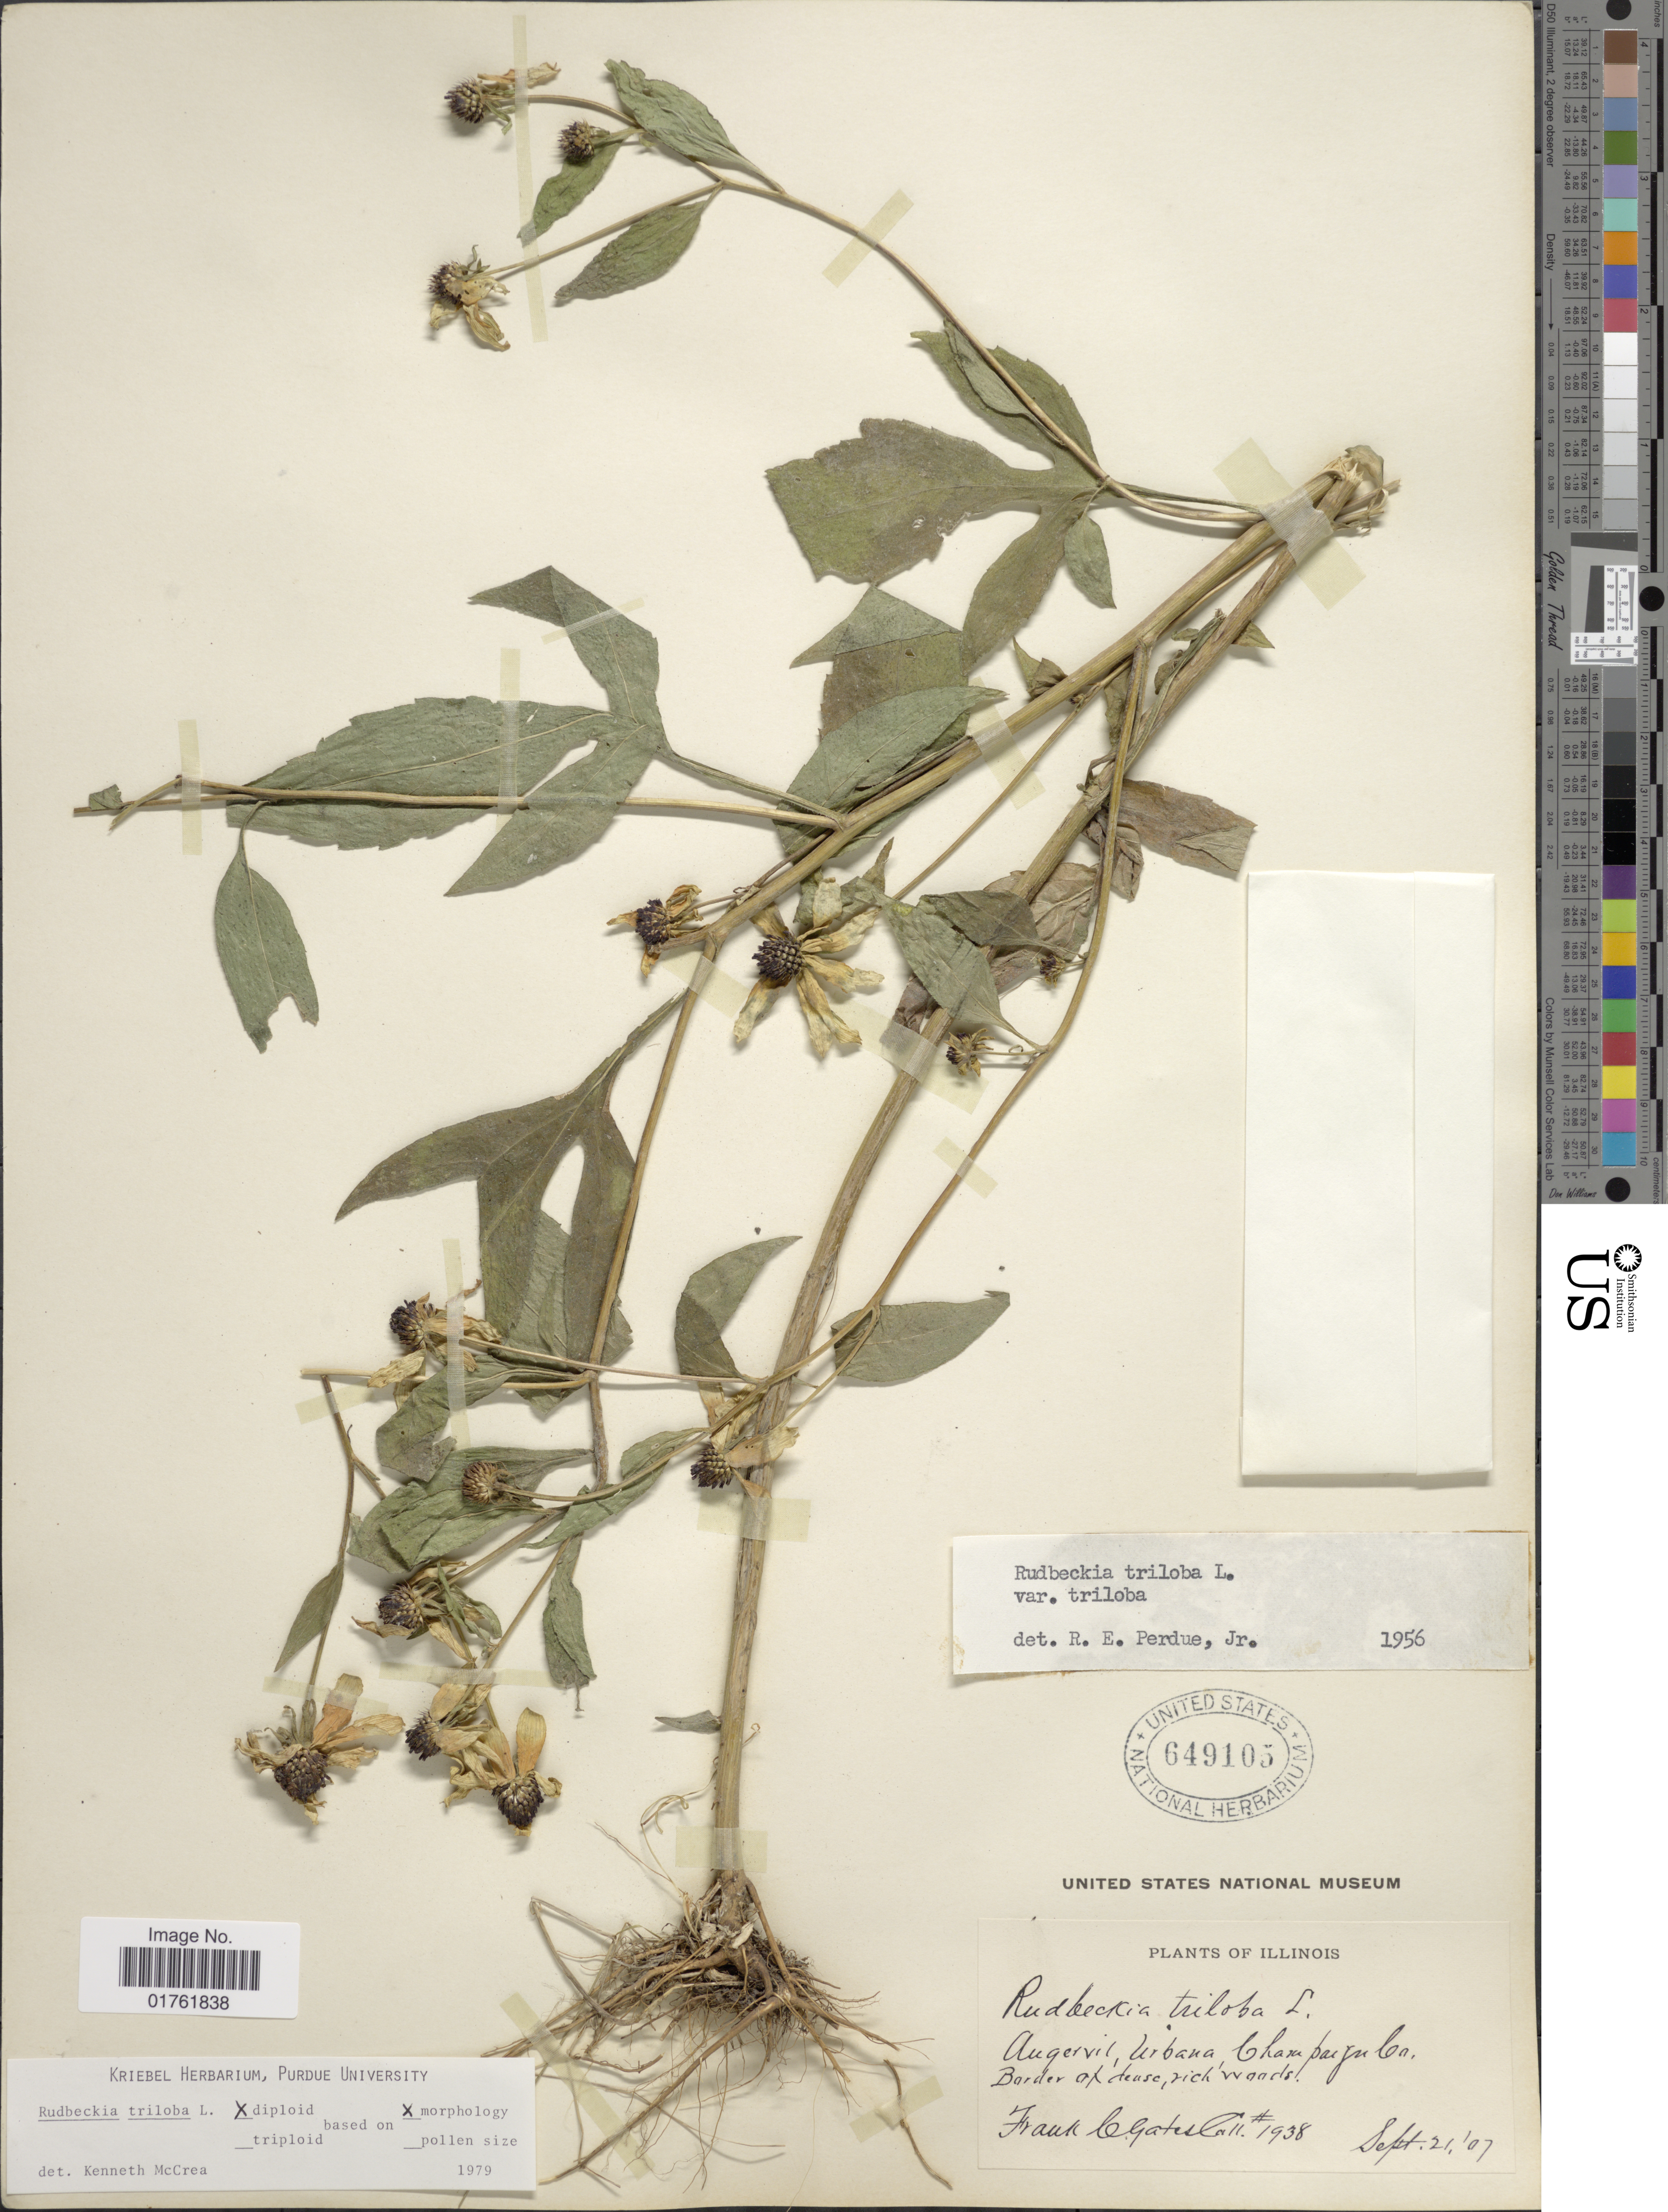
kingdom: Plantae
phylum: Tracheophyta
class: Magnoliopsida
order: Asterales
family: Asteraceae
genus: Rudbeckia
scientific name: Rudbeckia triloba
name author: L.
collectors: F. C. Gates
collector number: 1938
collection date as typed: Transcribed d/m/y: 21/9/7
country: United States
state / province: Illinois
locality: Augervil, Urbana, Champaign Co, Border of dense, rich woods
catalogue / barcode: US 649105